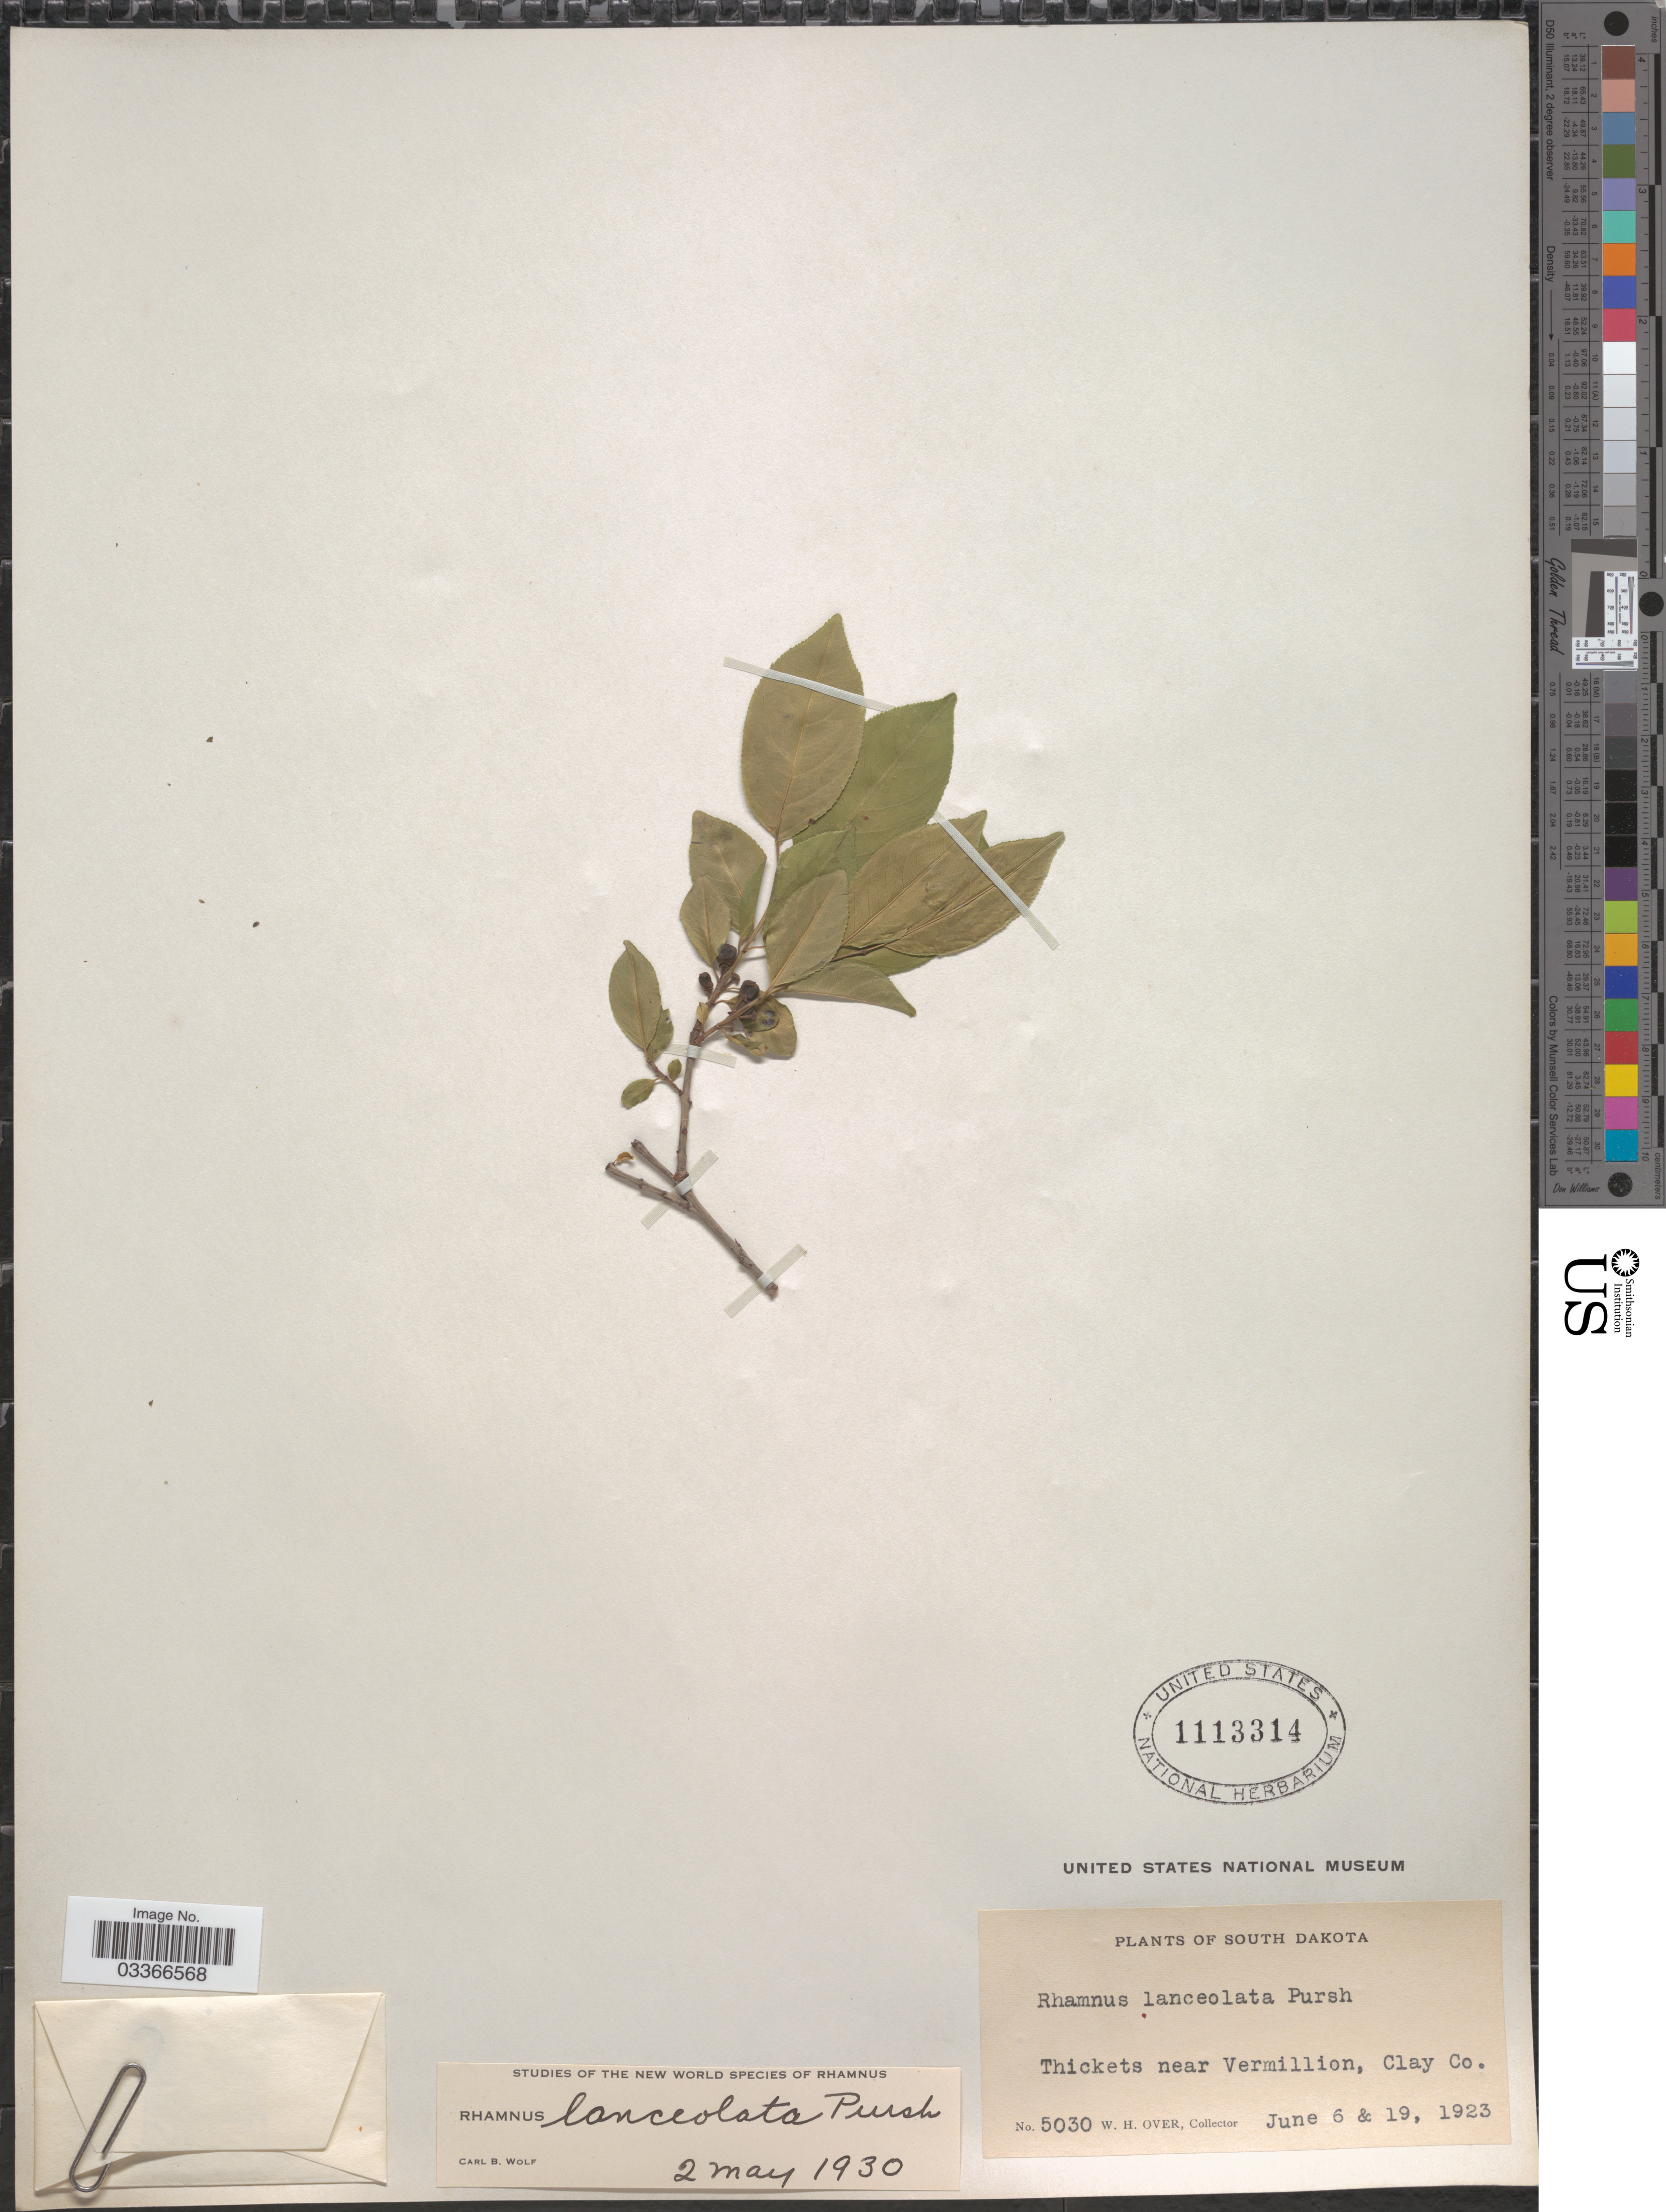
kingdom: Plantae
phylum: Tracheophyta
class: Magnoliopsida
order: Rosales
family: Rhamnaceae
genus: Rhamnus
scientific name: Rhamnus lanceolata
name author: Pursh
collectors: W. Over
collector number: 5030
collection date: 1923-06-06/1923-06-19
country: United States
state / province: South Dakota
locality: Thickets near Vermillion, Clay Co.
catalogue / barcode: US 1113314